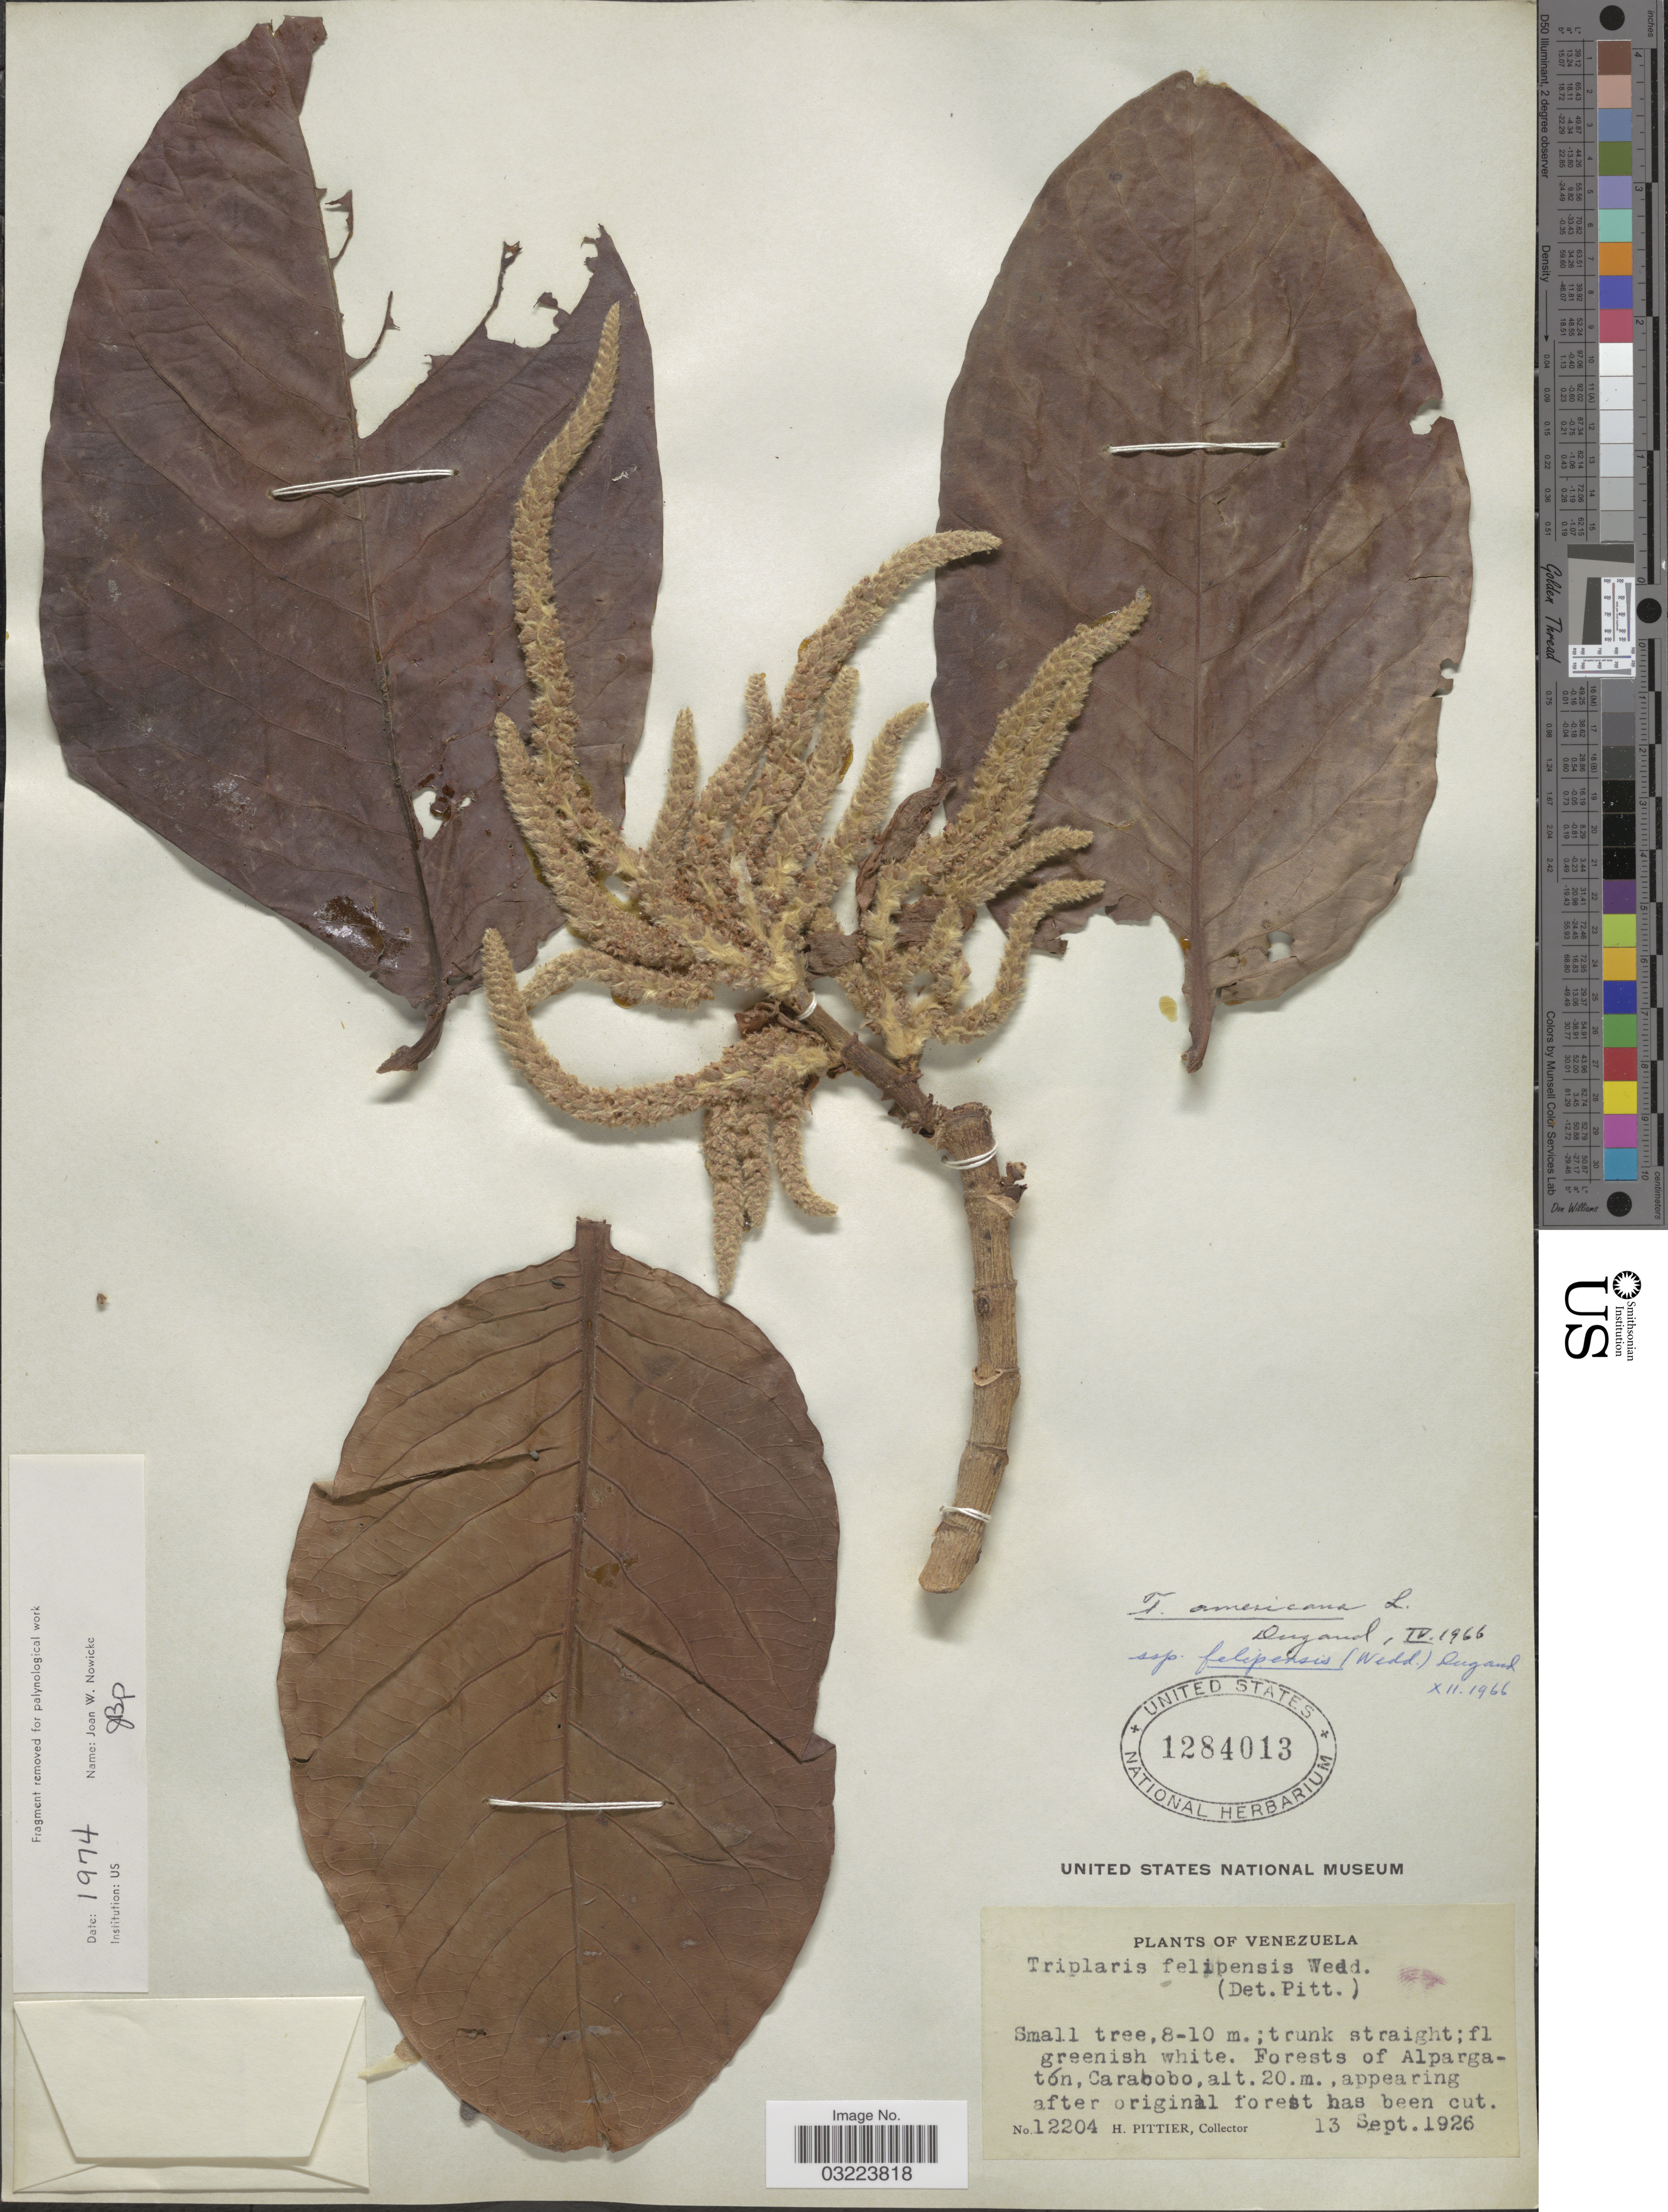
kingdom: Plantae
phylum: Tracheophyta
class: Magnoliopsida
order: Caryophyllales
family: Polygonaceae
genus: Triplaris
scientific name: Triplaris americana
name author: L.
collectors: H. F. Pittier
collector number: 1204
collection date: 1926-09-13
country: Venezuela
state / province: Carabobo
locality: Forests of Alpargatón.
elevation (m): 20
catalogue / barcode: US 1284013